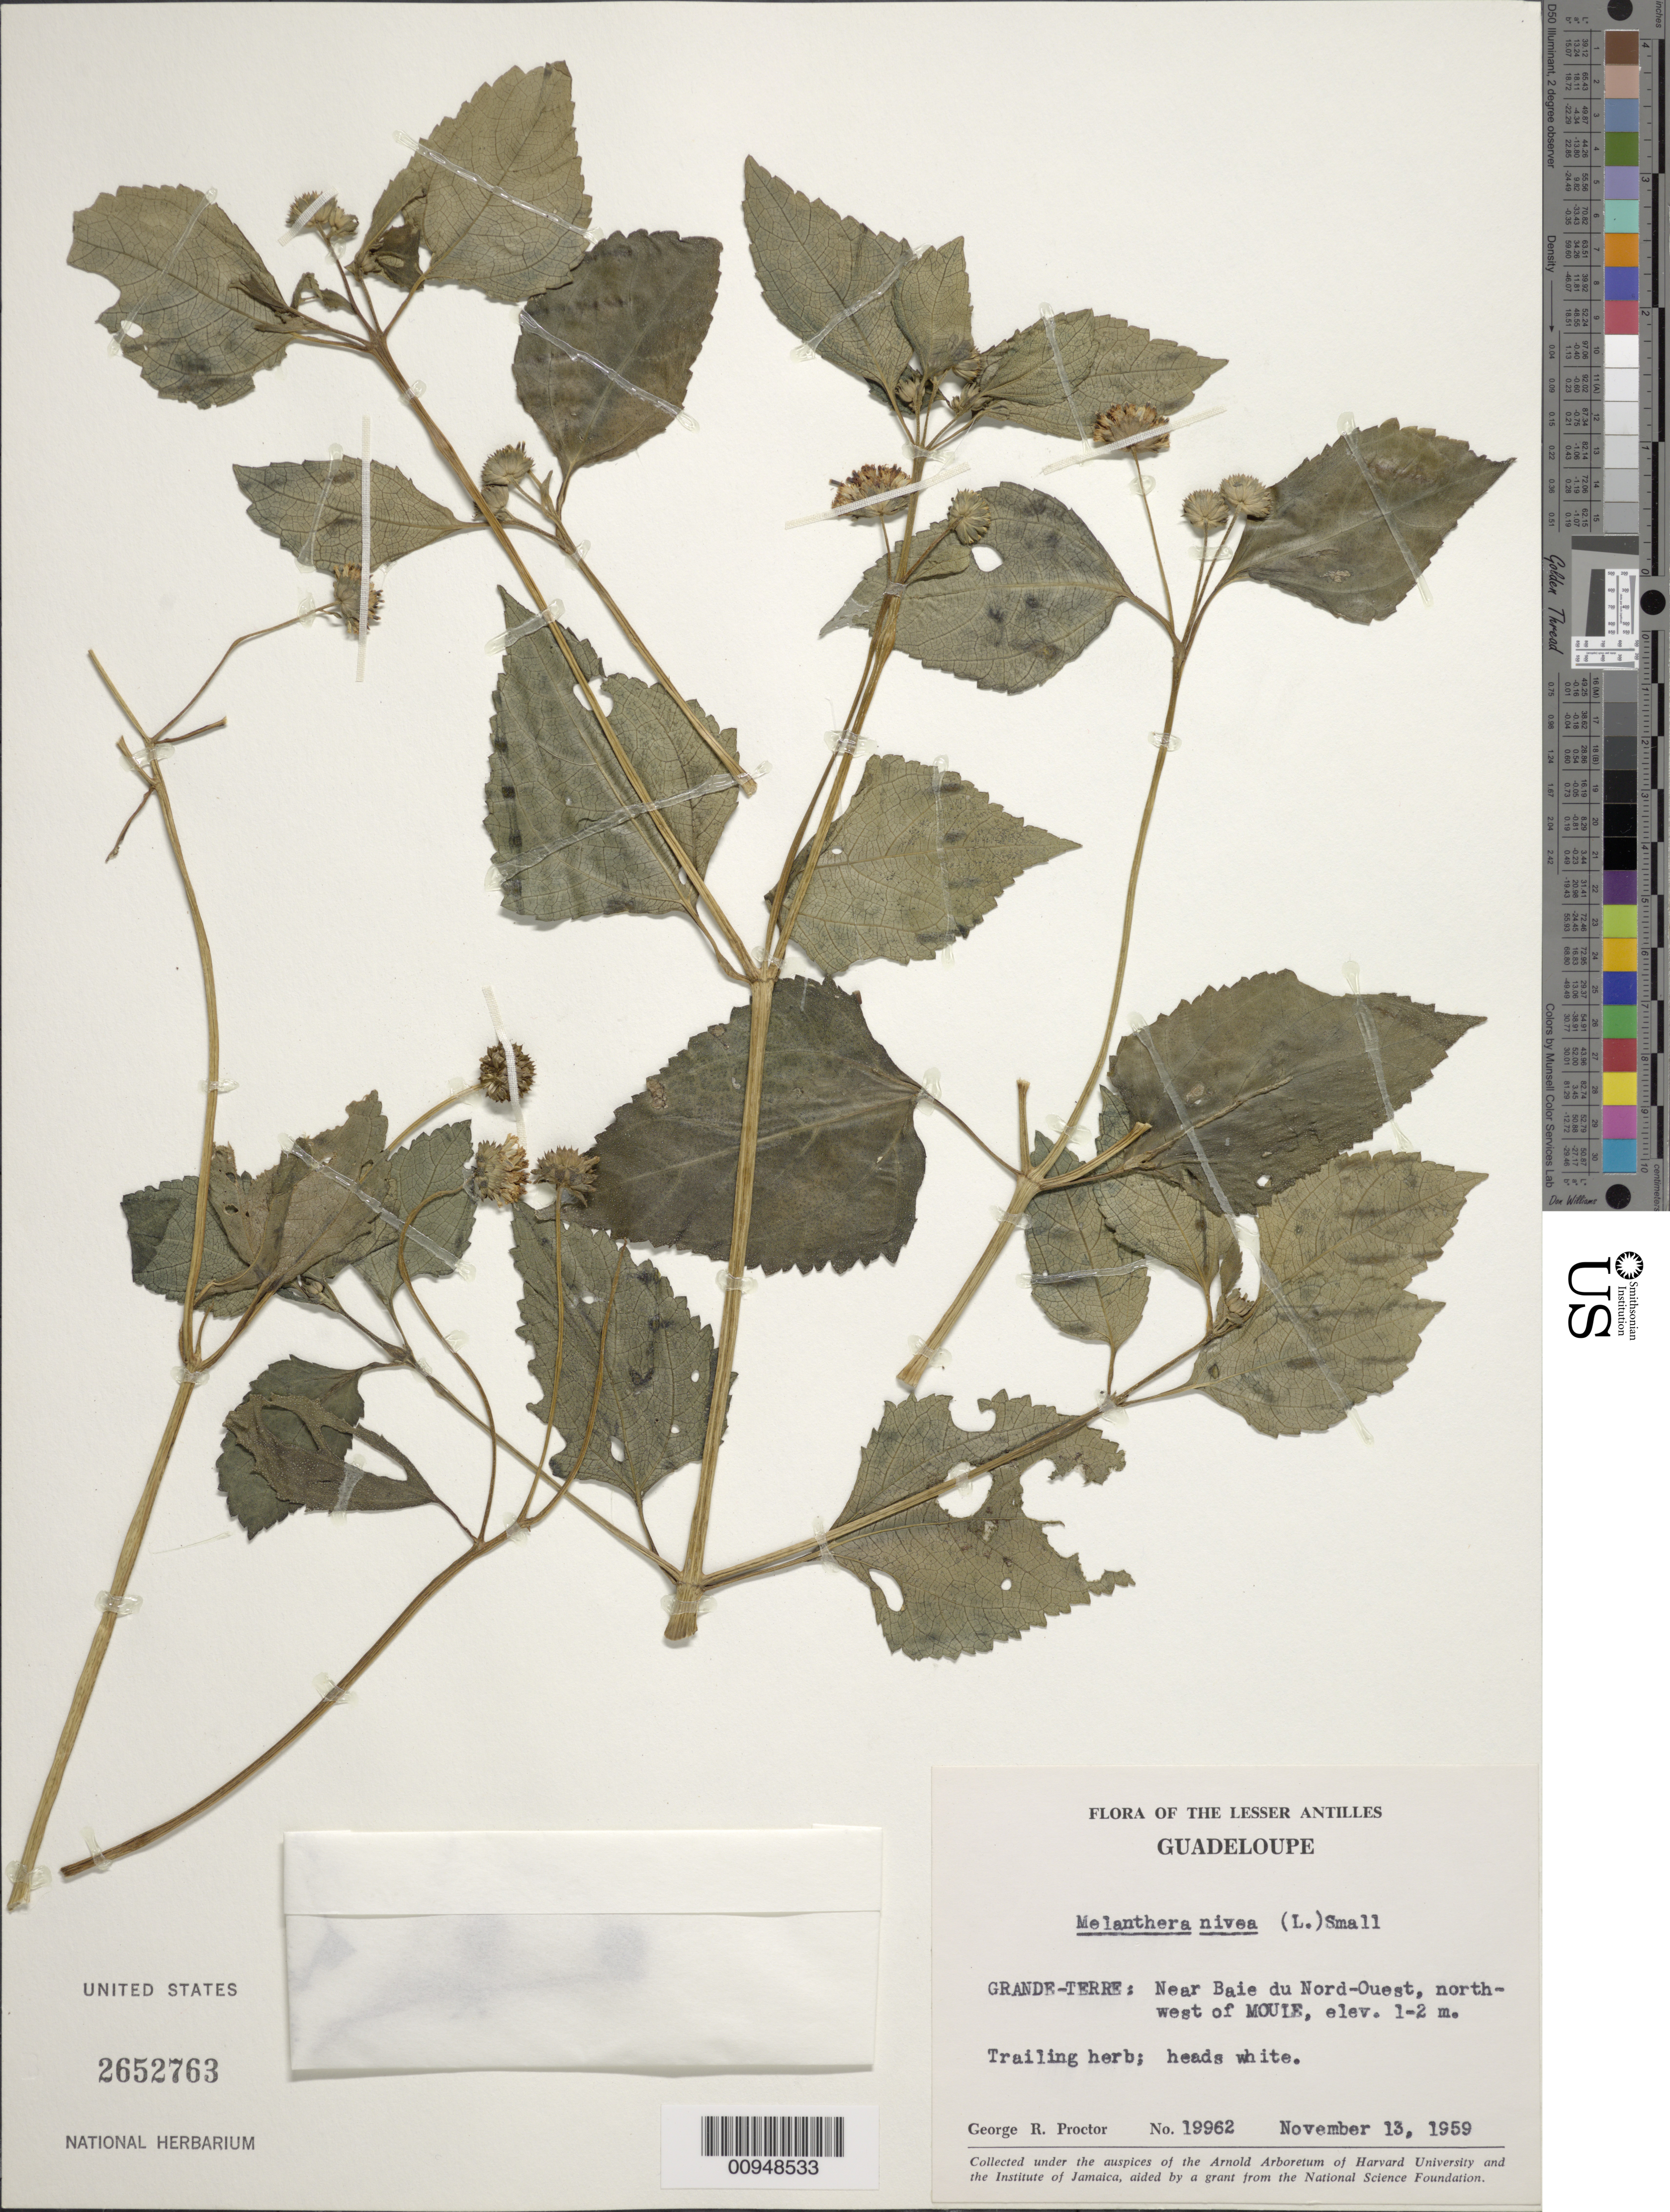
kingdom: Plantae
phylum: Tracheophyta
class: Magnoliopsida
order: Asterales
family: Asteraceae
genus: Melanthera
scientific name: Melanthera nivea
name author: (L.) Small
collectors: G. R. Proctor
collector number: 19962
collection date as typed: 13 Nov 1959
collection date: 1959-11-13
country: Guadeloupe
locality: Grand-Terre, near Baie du Nord-Ouest, northwest of Moule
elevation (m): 1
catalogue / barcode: US 2652763